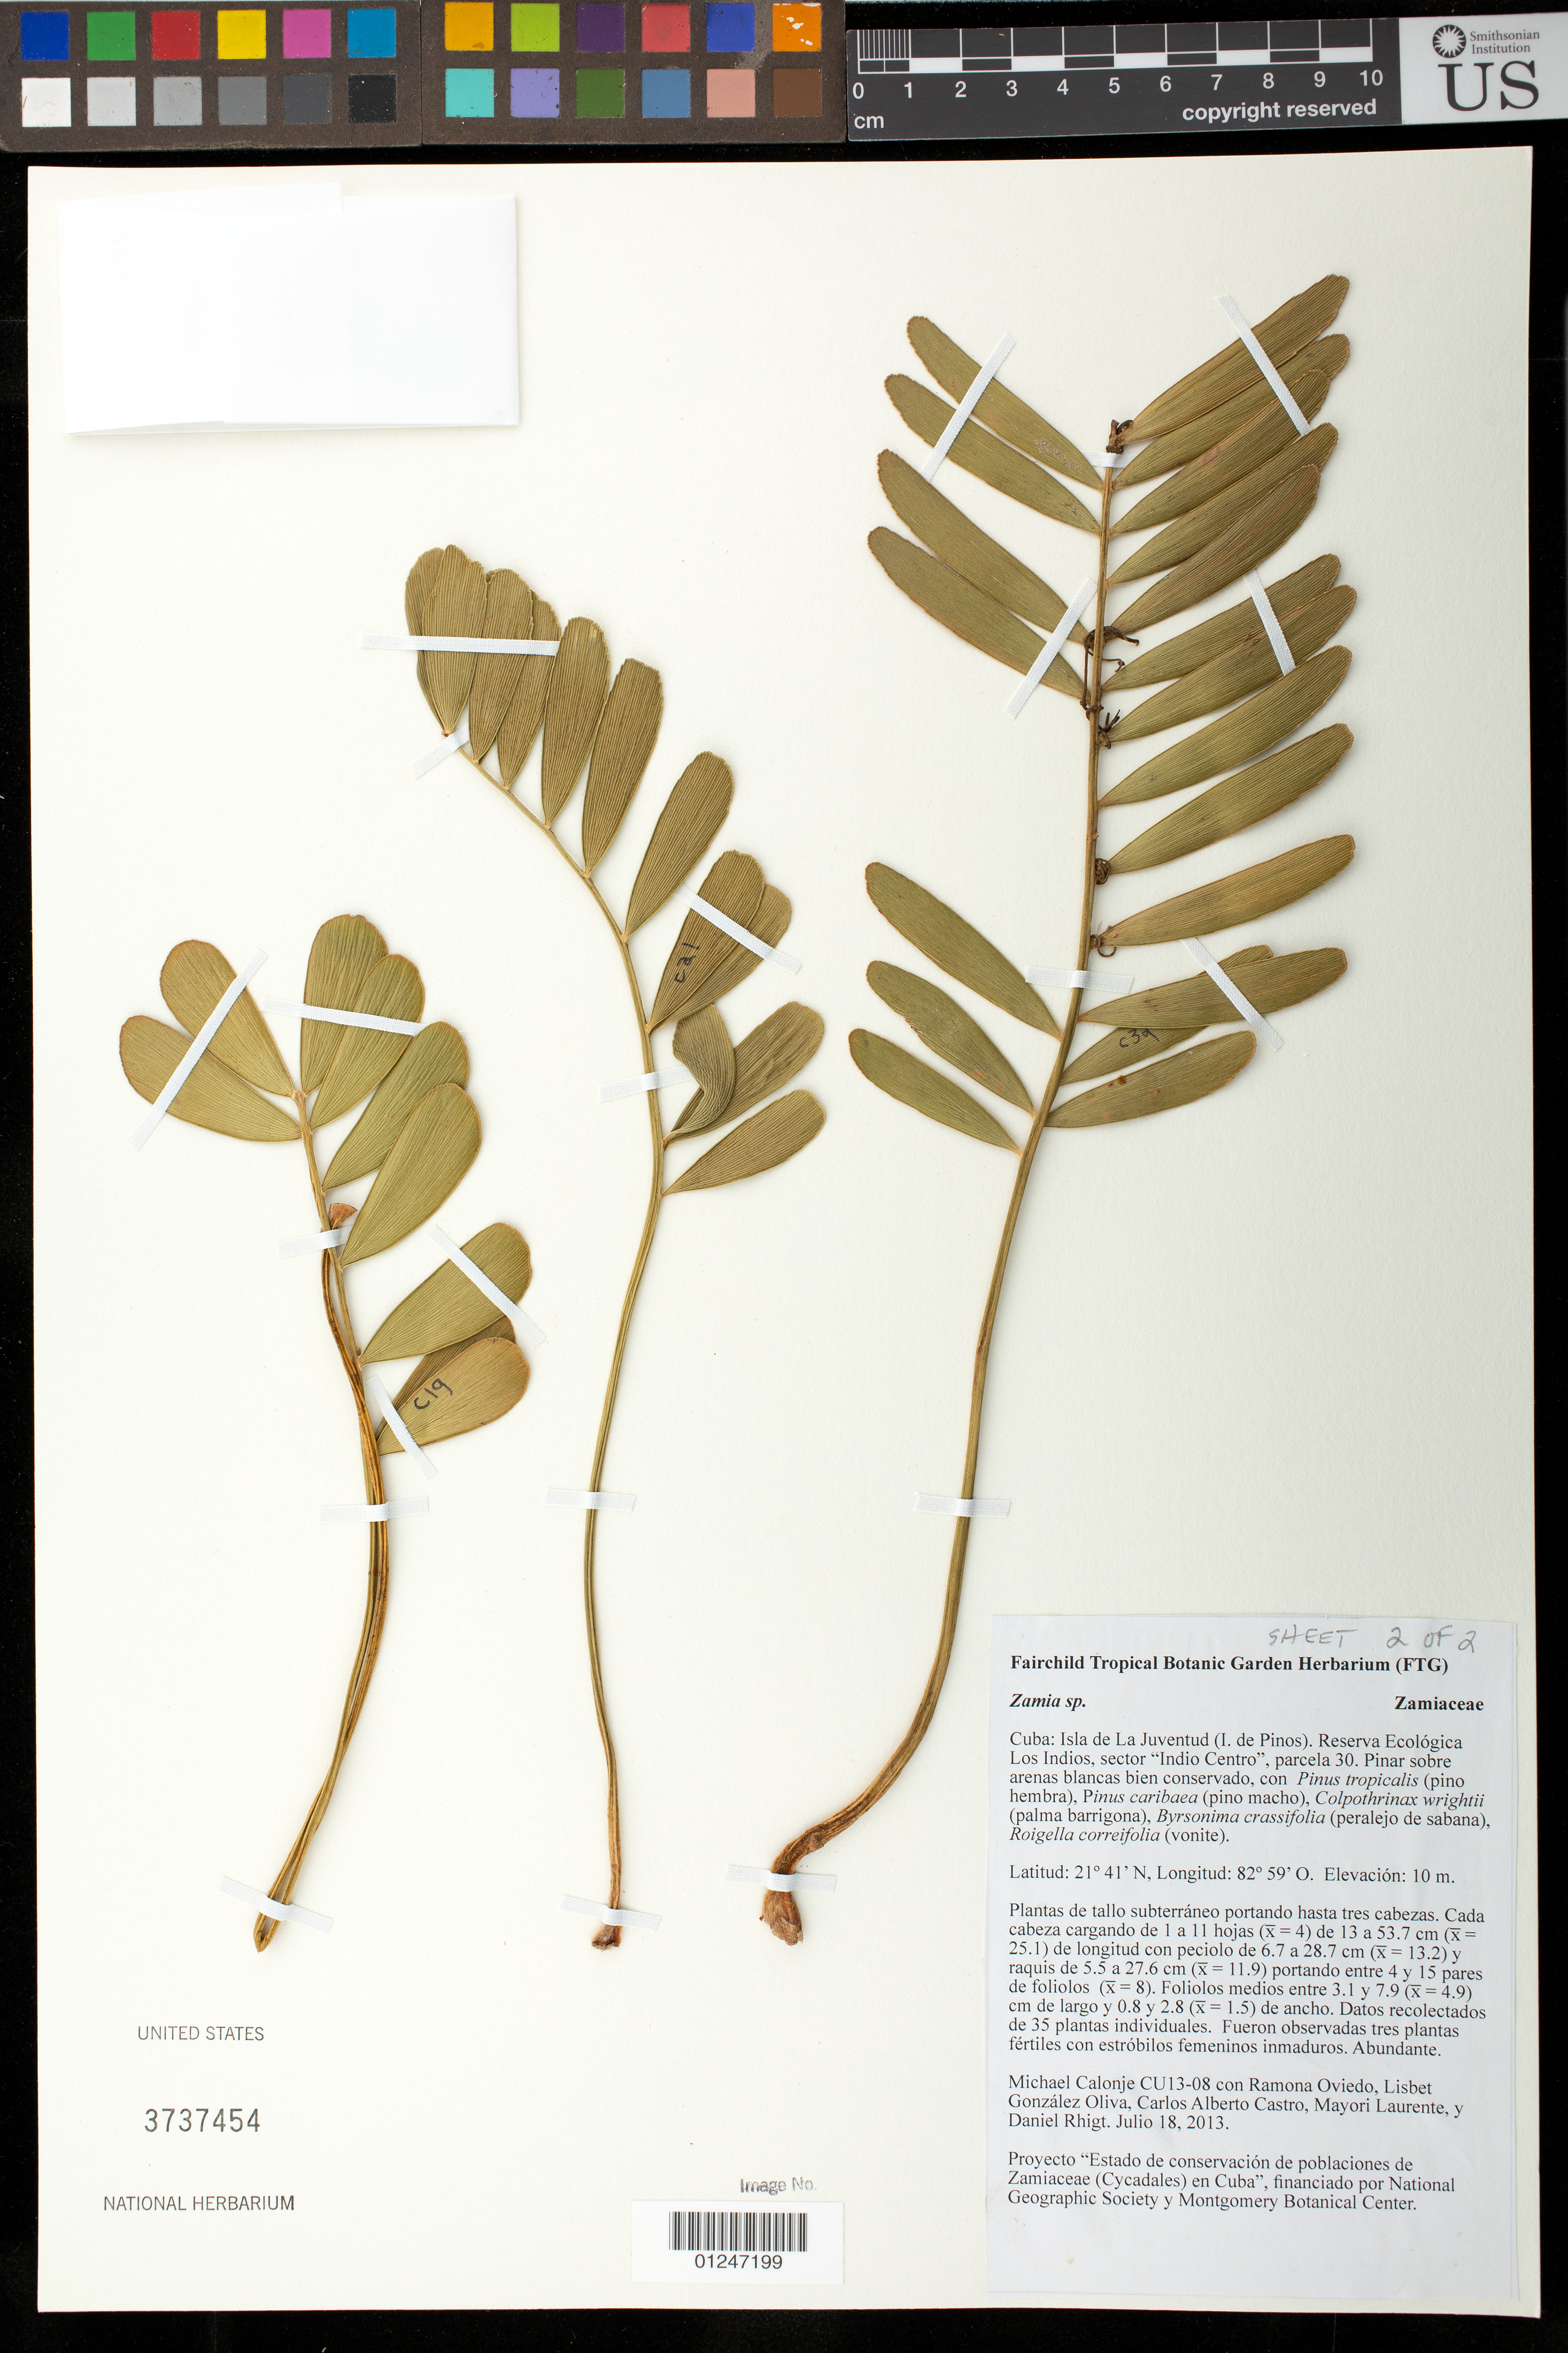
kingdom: Plantae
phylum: Tracheophyta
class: Cycadopsida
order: Cycadales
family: Zamiaceae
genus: Zamia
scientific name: Zamia sp.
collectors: M. Calonje, R. Oviedo, L. Oliva, C. Castro, M. Laurente & D. Rhigt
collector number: CU13-08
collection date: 2013-07-18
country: Cuba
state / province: Isla de La Juventud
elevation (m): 10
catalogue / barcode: US 3737454